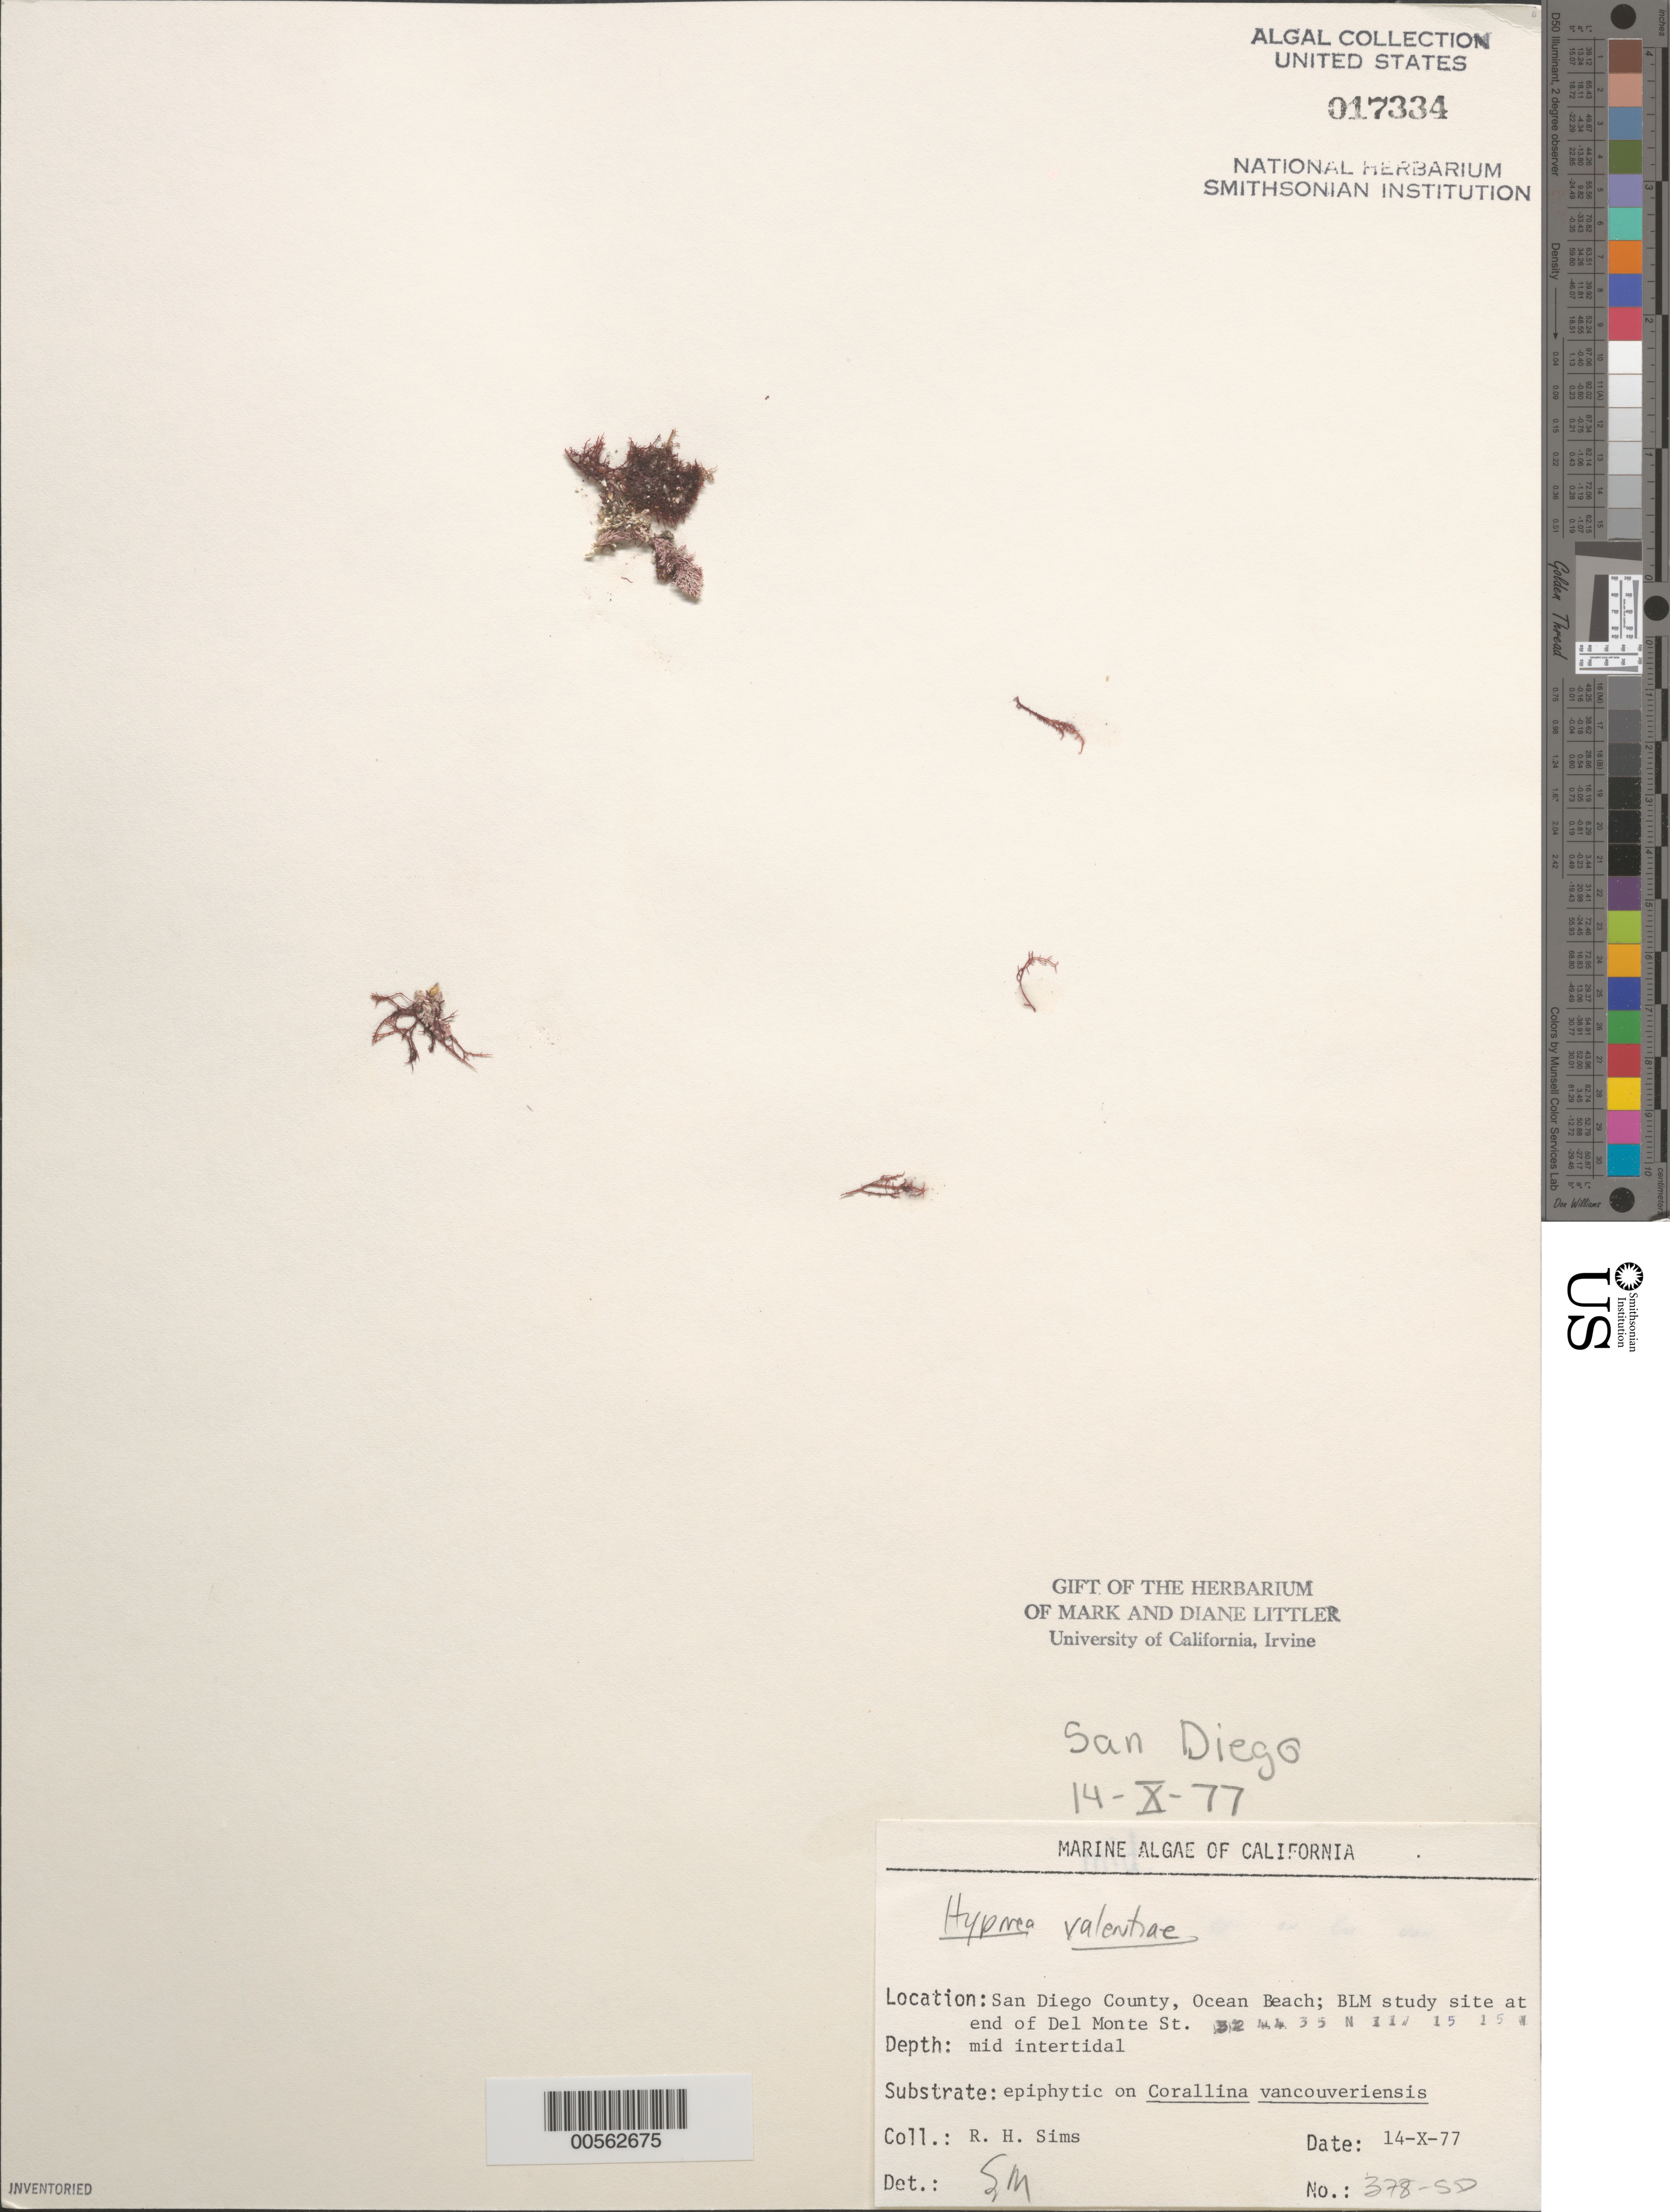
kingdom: Plantae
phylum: Rhodophyta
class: Florideophyceae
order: Gigartinales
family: Cystocloniaceae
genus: Hypnea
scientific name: Hypnea valentiae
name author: (Turner) Mont.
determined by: Murray, S. N.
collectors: R. H. Sims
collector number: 378-SD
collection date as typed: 14 Oct 1977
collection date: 1977-10-14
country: United States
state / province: California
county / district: San Diego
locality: Ocean Beach, end of Del Monte Street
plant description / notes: BLM-SOCALBIGHT Rocky Intertidal Survey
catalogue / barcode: US 17334